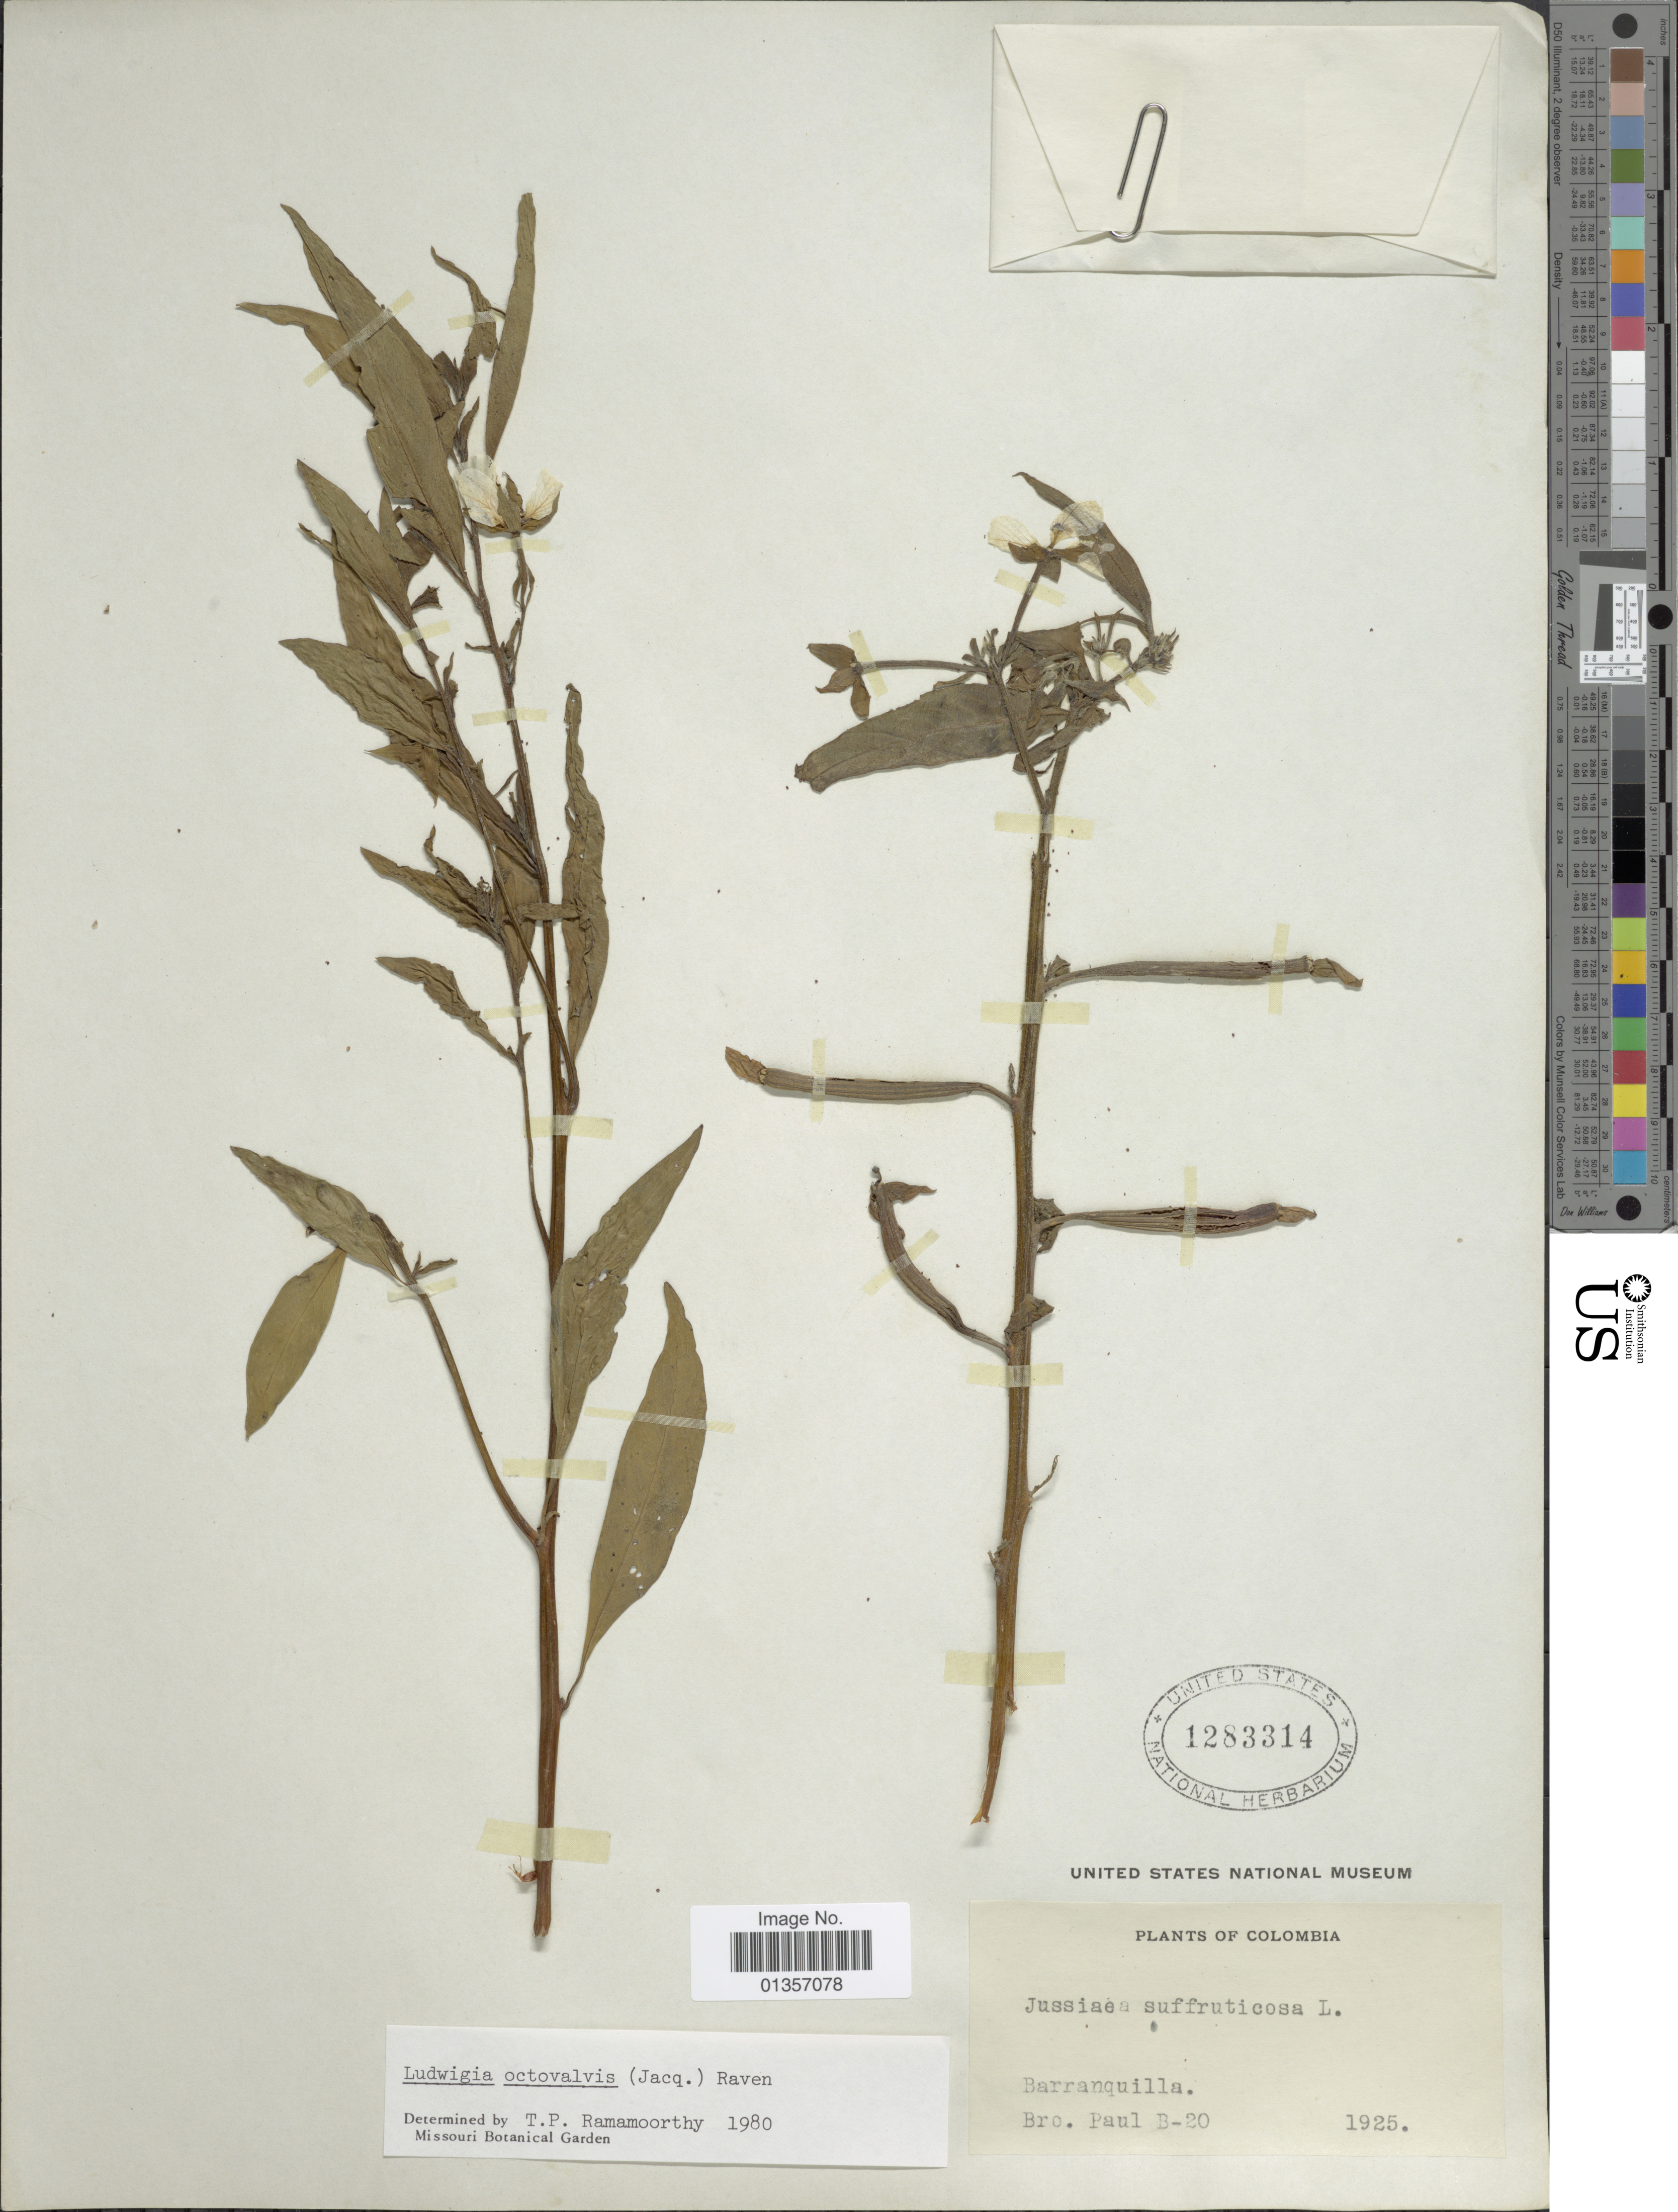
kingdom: Plantae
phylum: Tracheophyta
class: Magnoliopsida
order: Myrtales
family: Onagraceae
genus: Ludwigia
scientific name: Ludwigia octovalvis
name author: (Jacq.) P.H. Raven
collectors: B. Paul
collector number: B-20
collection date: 1925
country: Colombia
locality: Barranquilla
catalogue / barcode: US 1283314